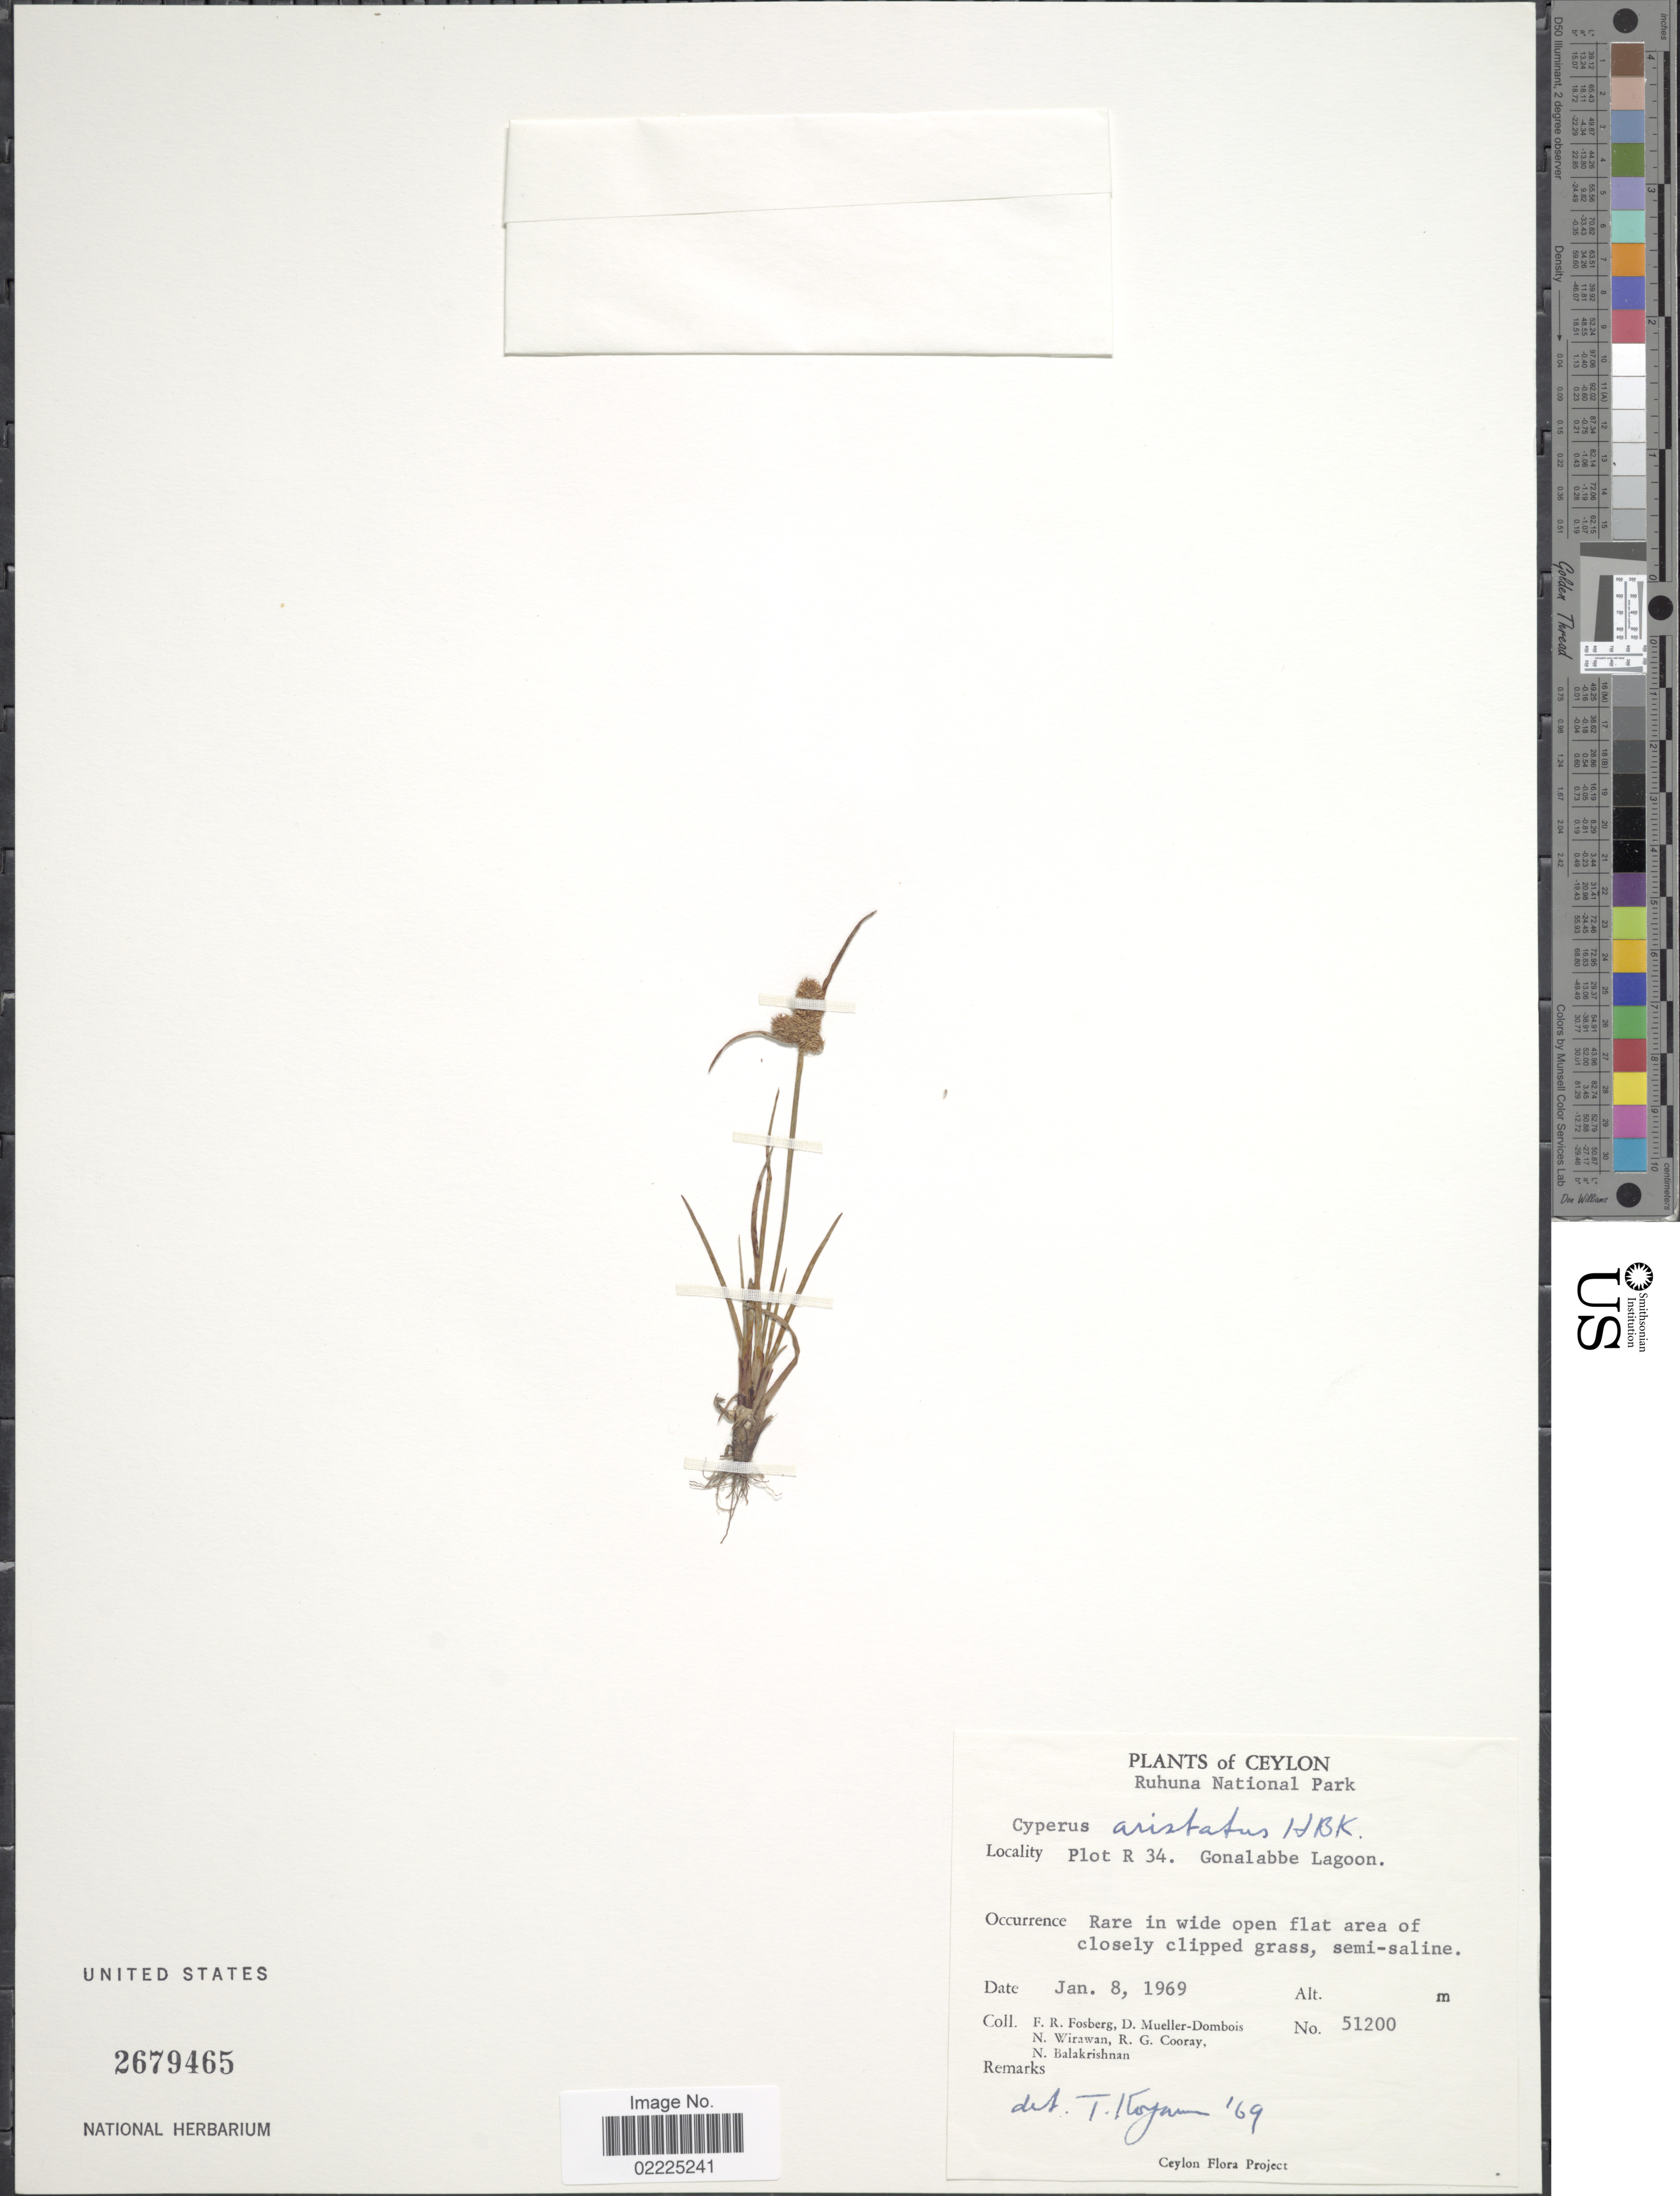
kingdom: Plantae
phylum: Tracheophyta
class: Liliopsida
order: Poales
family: Cyperaceae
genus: Cyperus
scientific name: Cyperus squarrosus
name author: L.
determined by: Strong, Mark T., (BOT), Smithsonian Institution - National Museum of Natural History (UNITED STATES)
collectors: F. R. Fosberg, D. Mueller-Dombois, N. Wirawan, R. Cooray & N. Balakrishnan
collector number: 51200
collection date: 1969-01-08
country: Sri Lanka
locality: Ceylon, Ruhuna National Park, Plot R34. Gonalabbe Lagoon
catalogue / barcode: US 2679465